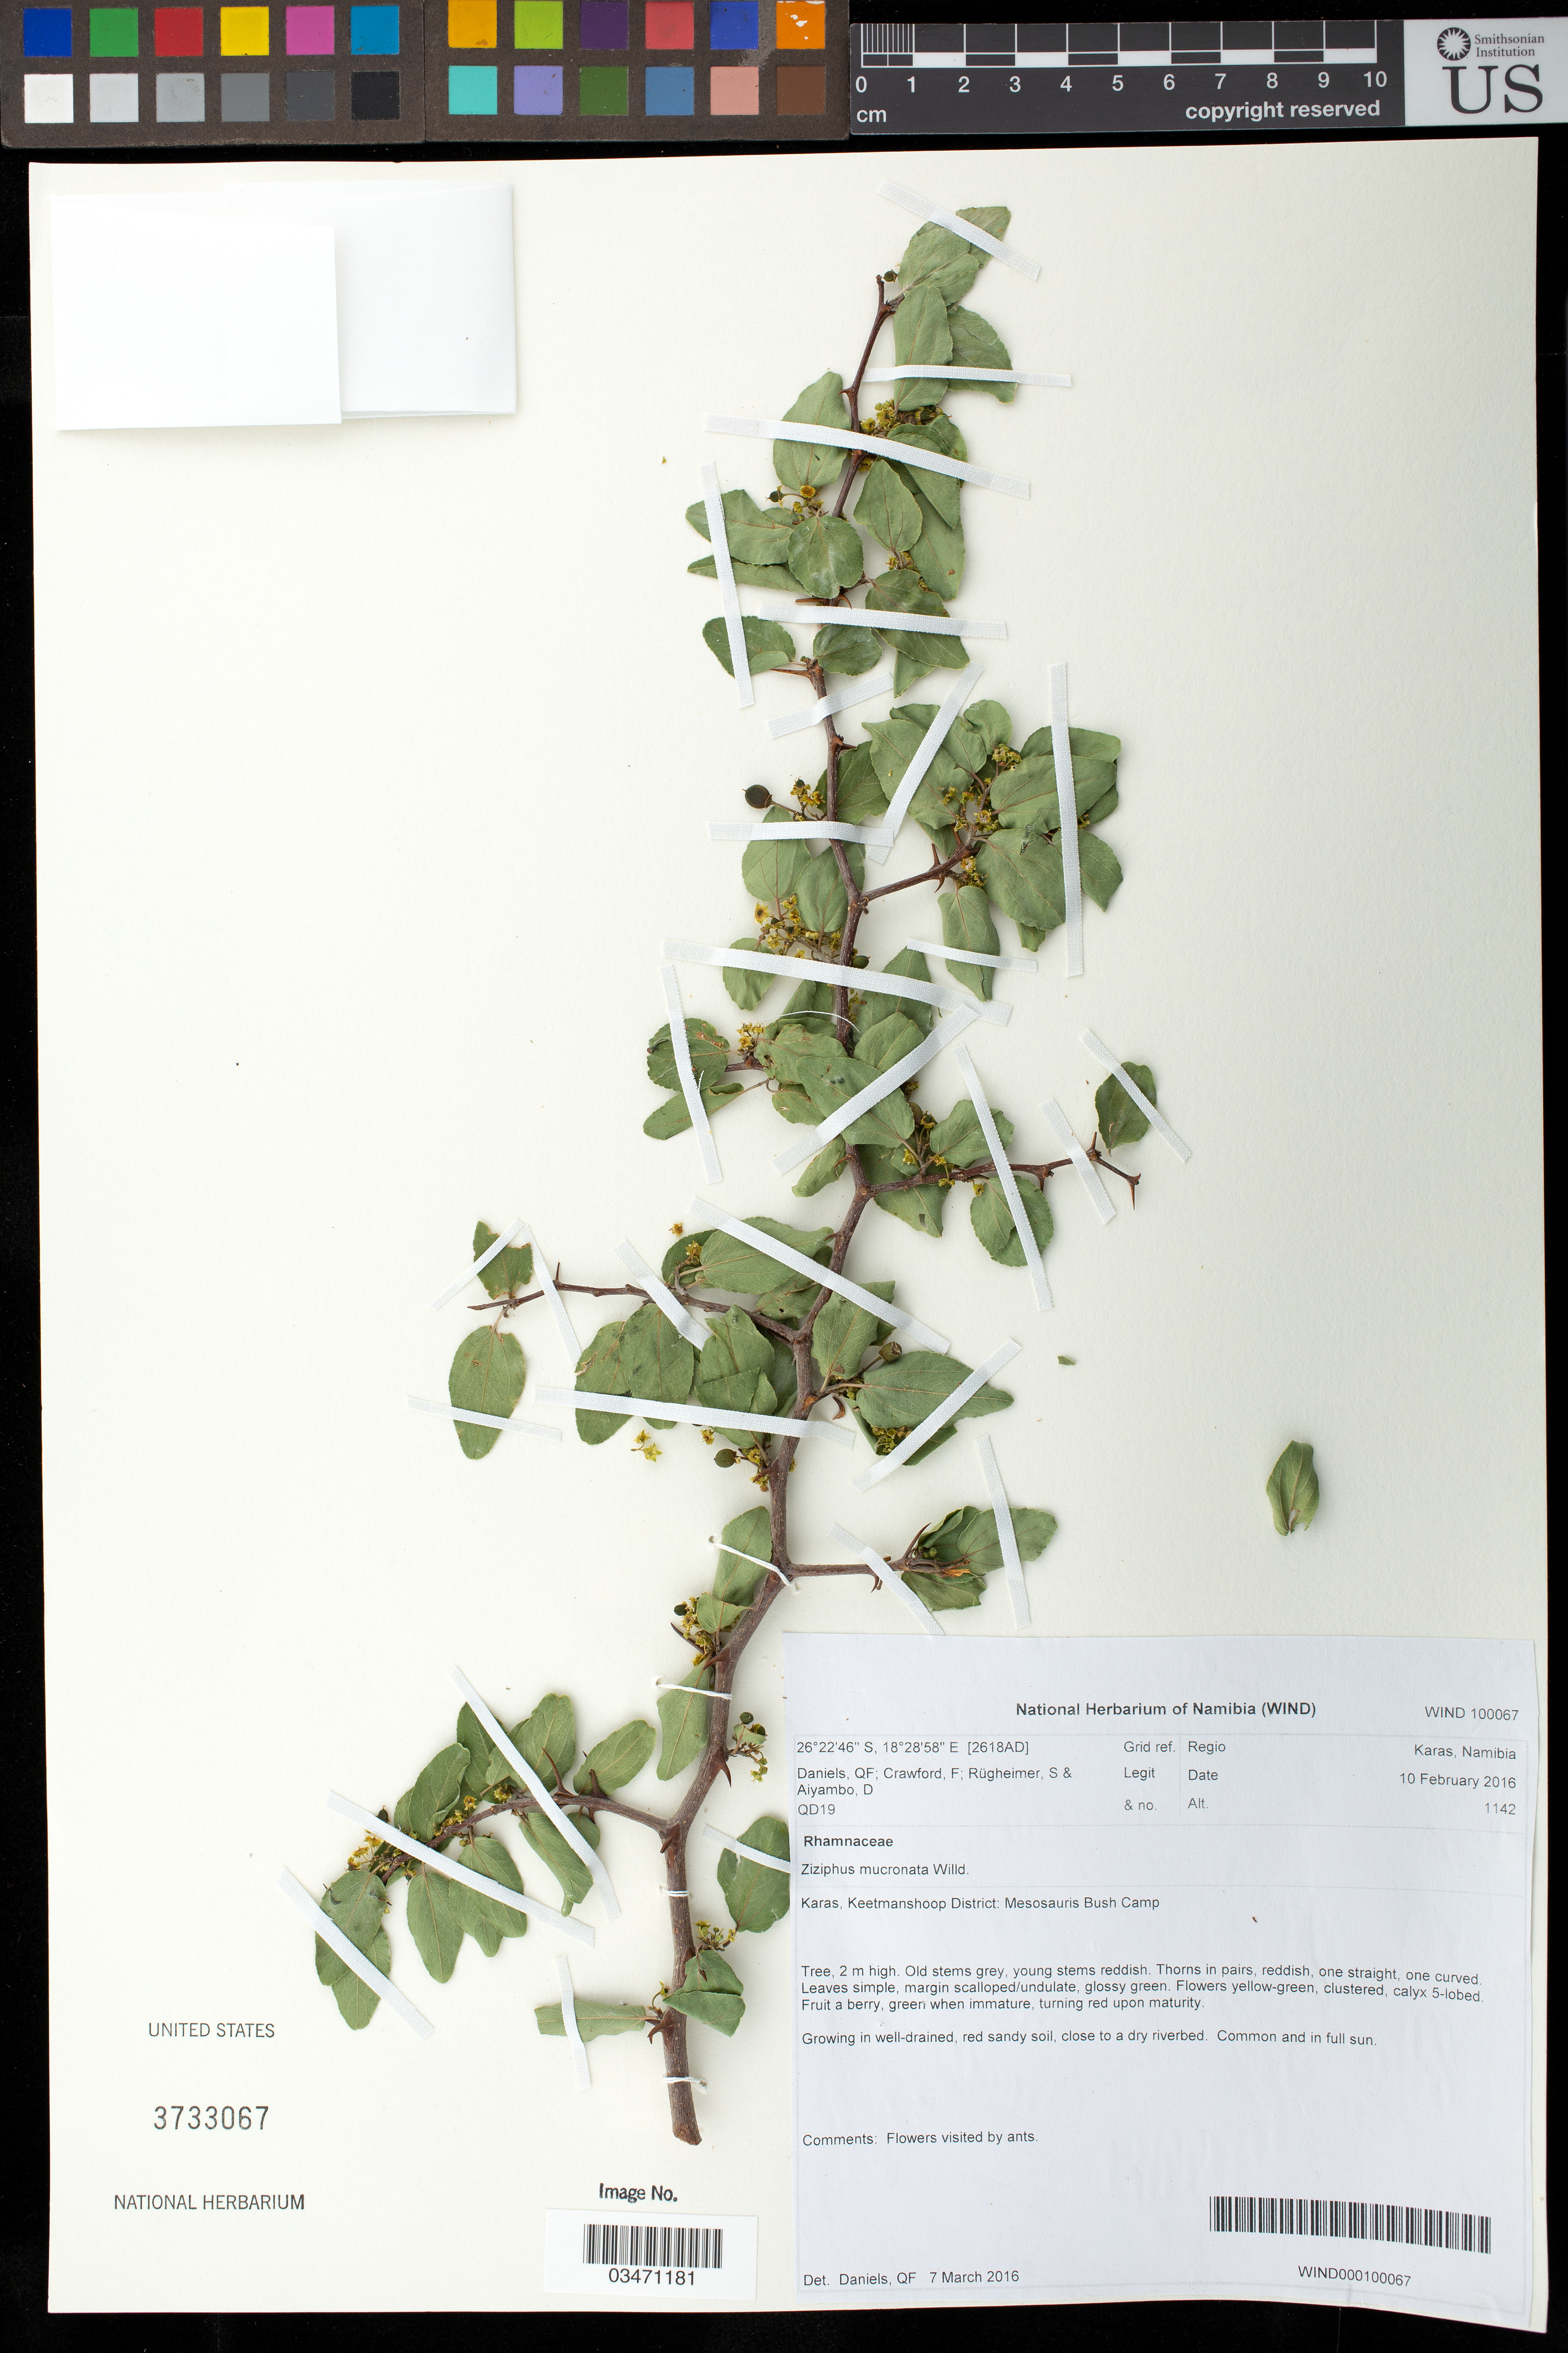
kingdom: Plantae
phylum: Tracheophyta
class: Magnoliopsida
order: Rosales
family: Rhamnaceae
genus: Ziziphus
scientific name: Ziziphus mucronata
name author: Willd.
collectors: F. Crawford, S. Rugheimer & D. Aiyambo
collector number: QD19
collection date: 2016-02-10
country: Namibia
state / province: Karas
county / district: Keetmanshoop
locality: Mesosauris Bush Camp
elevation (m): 1142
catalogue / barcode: US 3733067